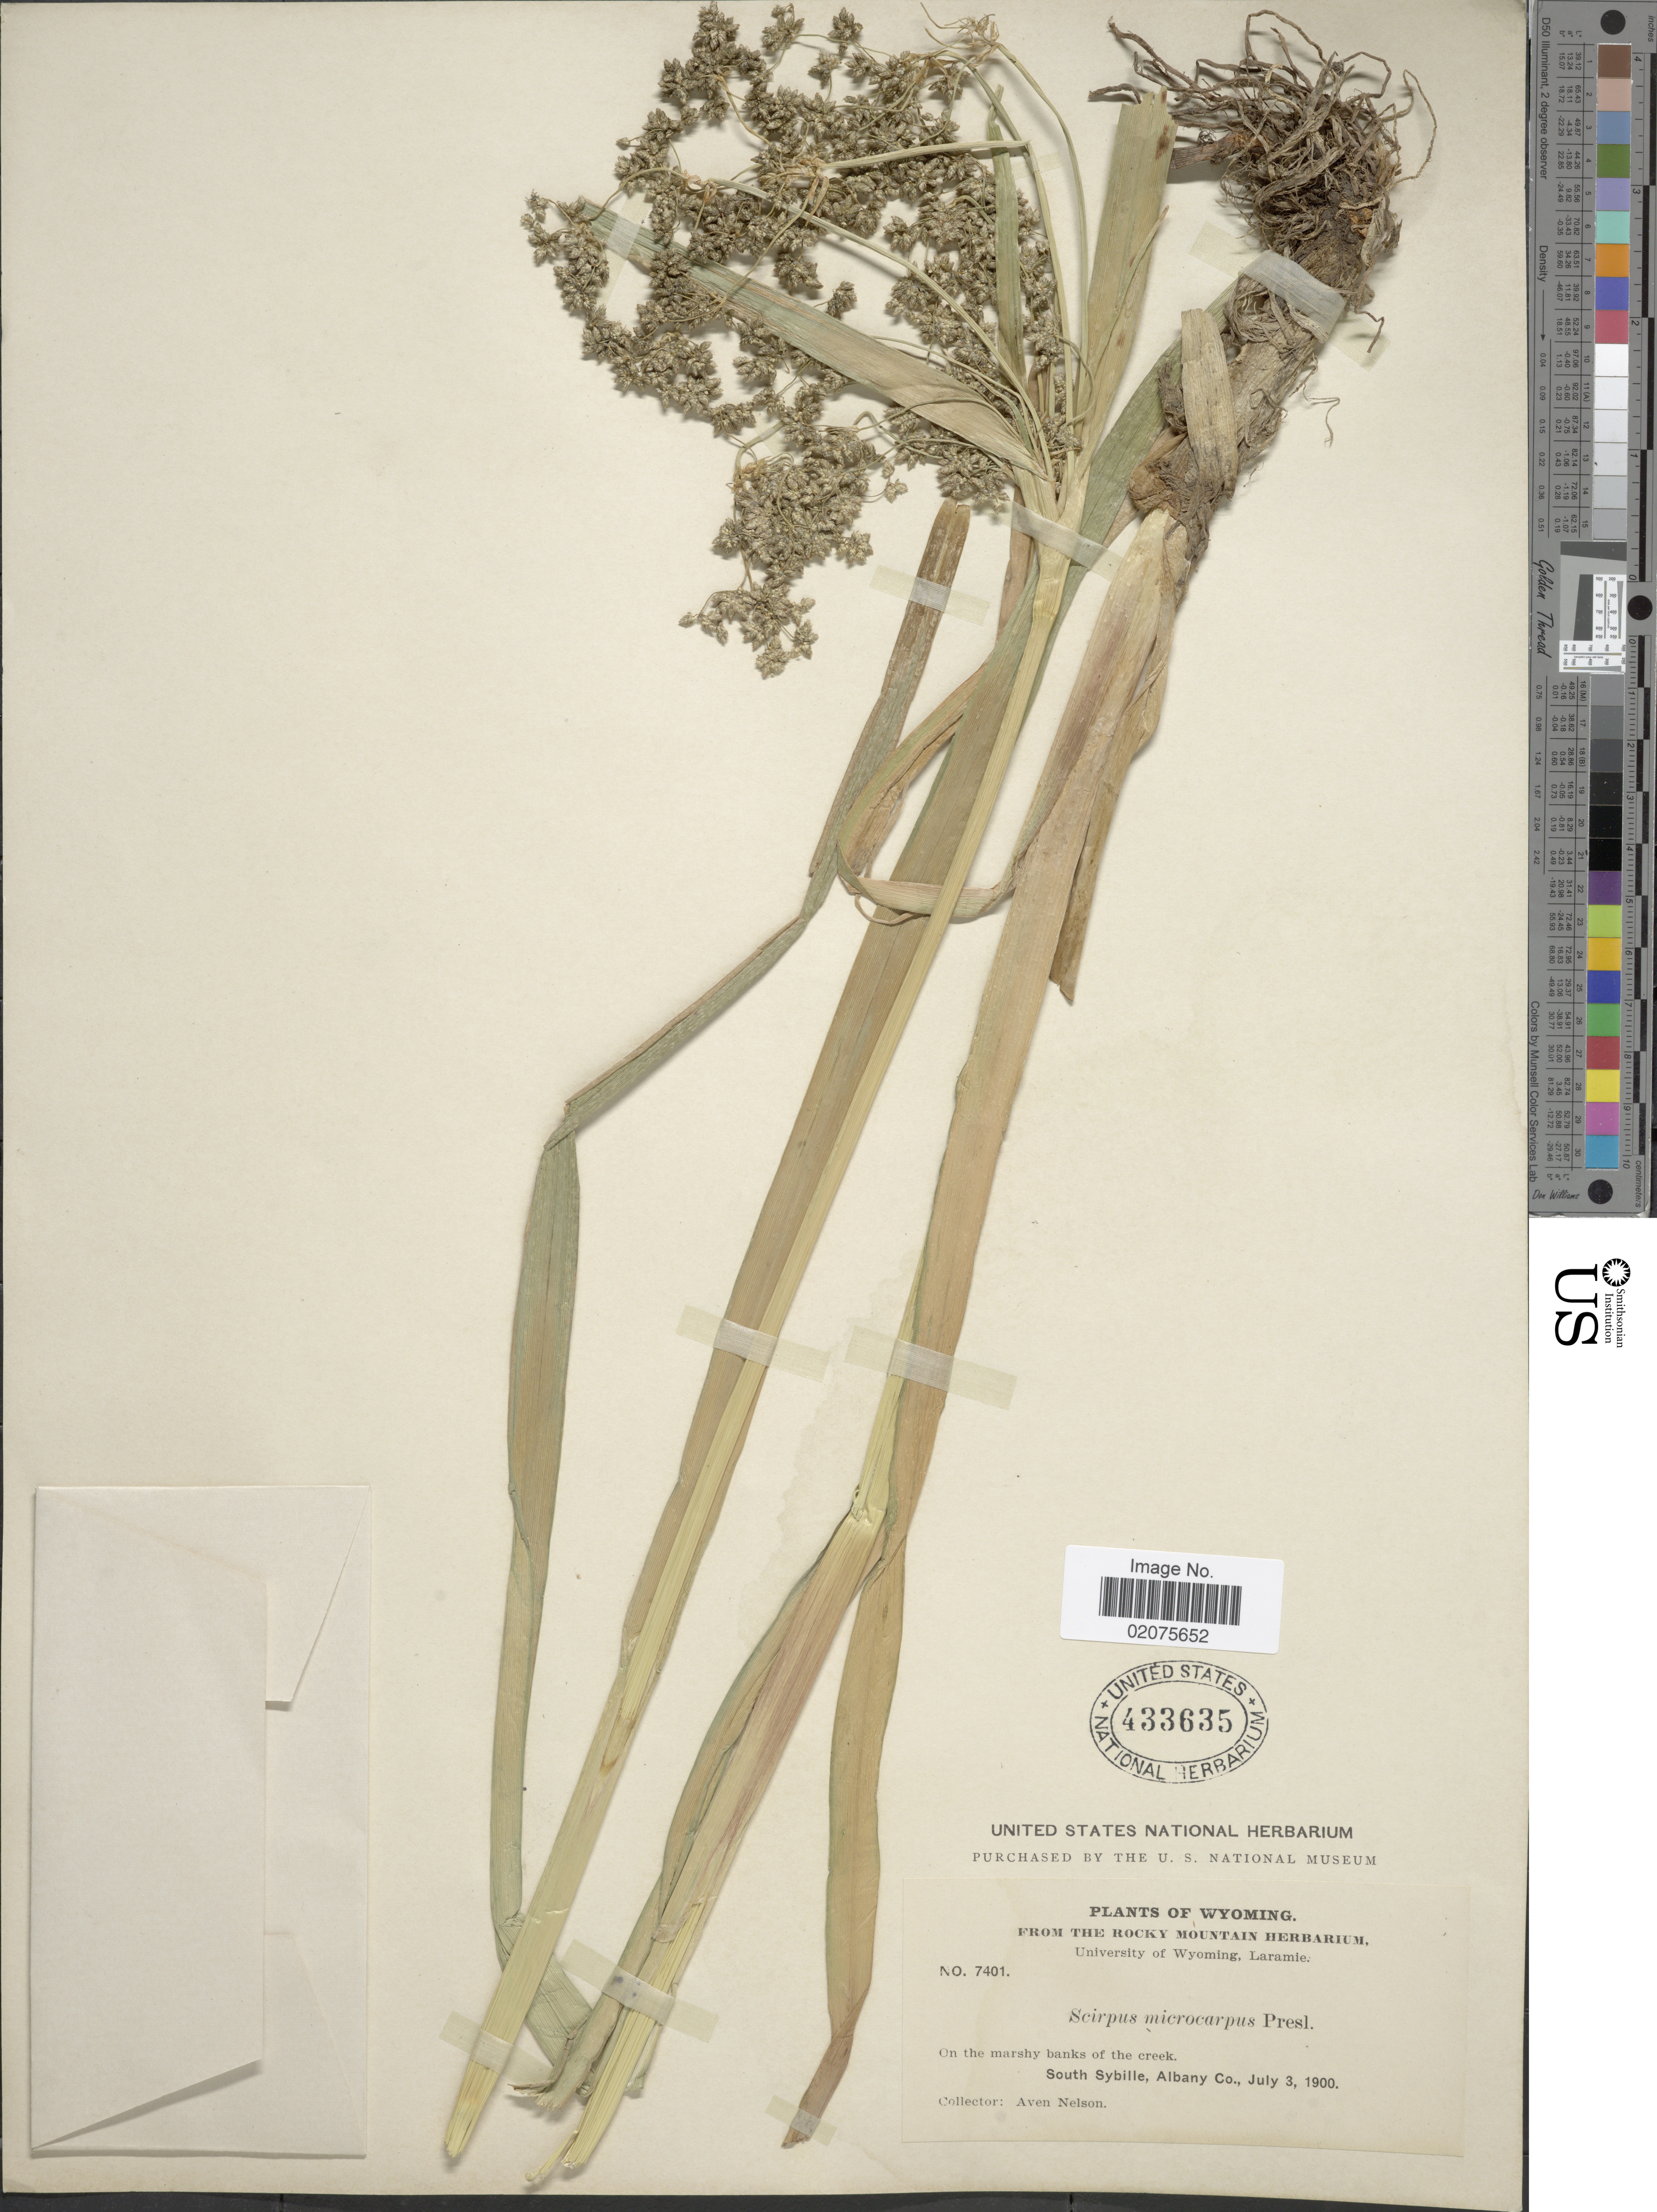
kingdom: Plantae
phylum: Tracheophyta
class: Liliopsida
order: Poales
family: Cyperaceae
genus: Scirpus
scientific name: Scirpus microcarpus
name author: J. Presl & C. Presl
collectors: A. Nelson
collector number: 7401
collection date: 1900-07-03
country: United States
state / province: Wyoming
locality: On the marshy banks on the creek. South Sybille, Albany Co.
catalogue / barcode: US 433635